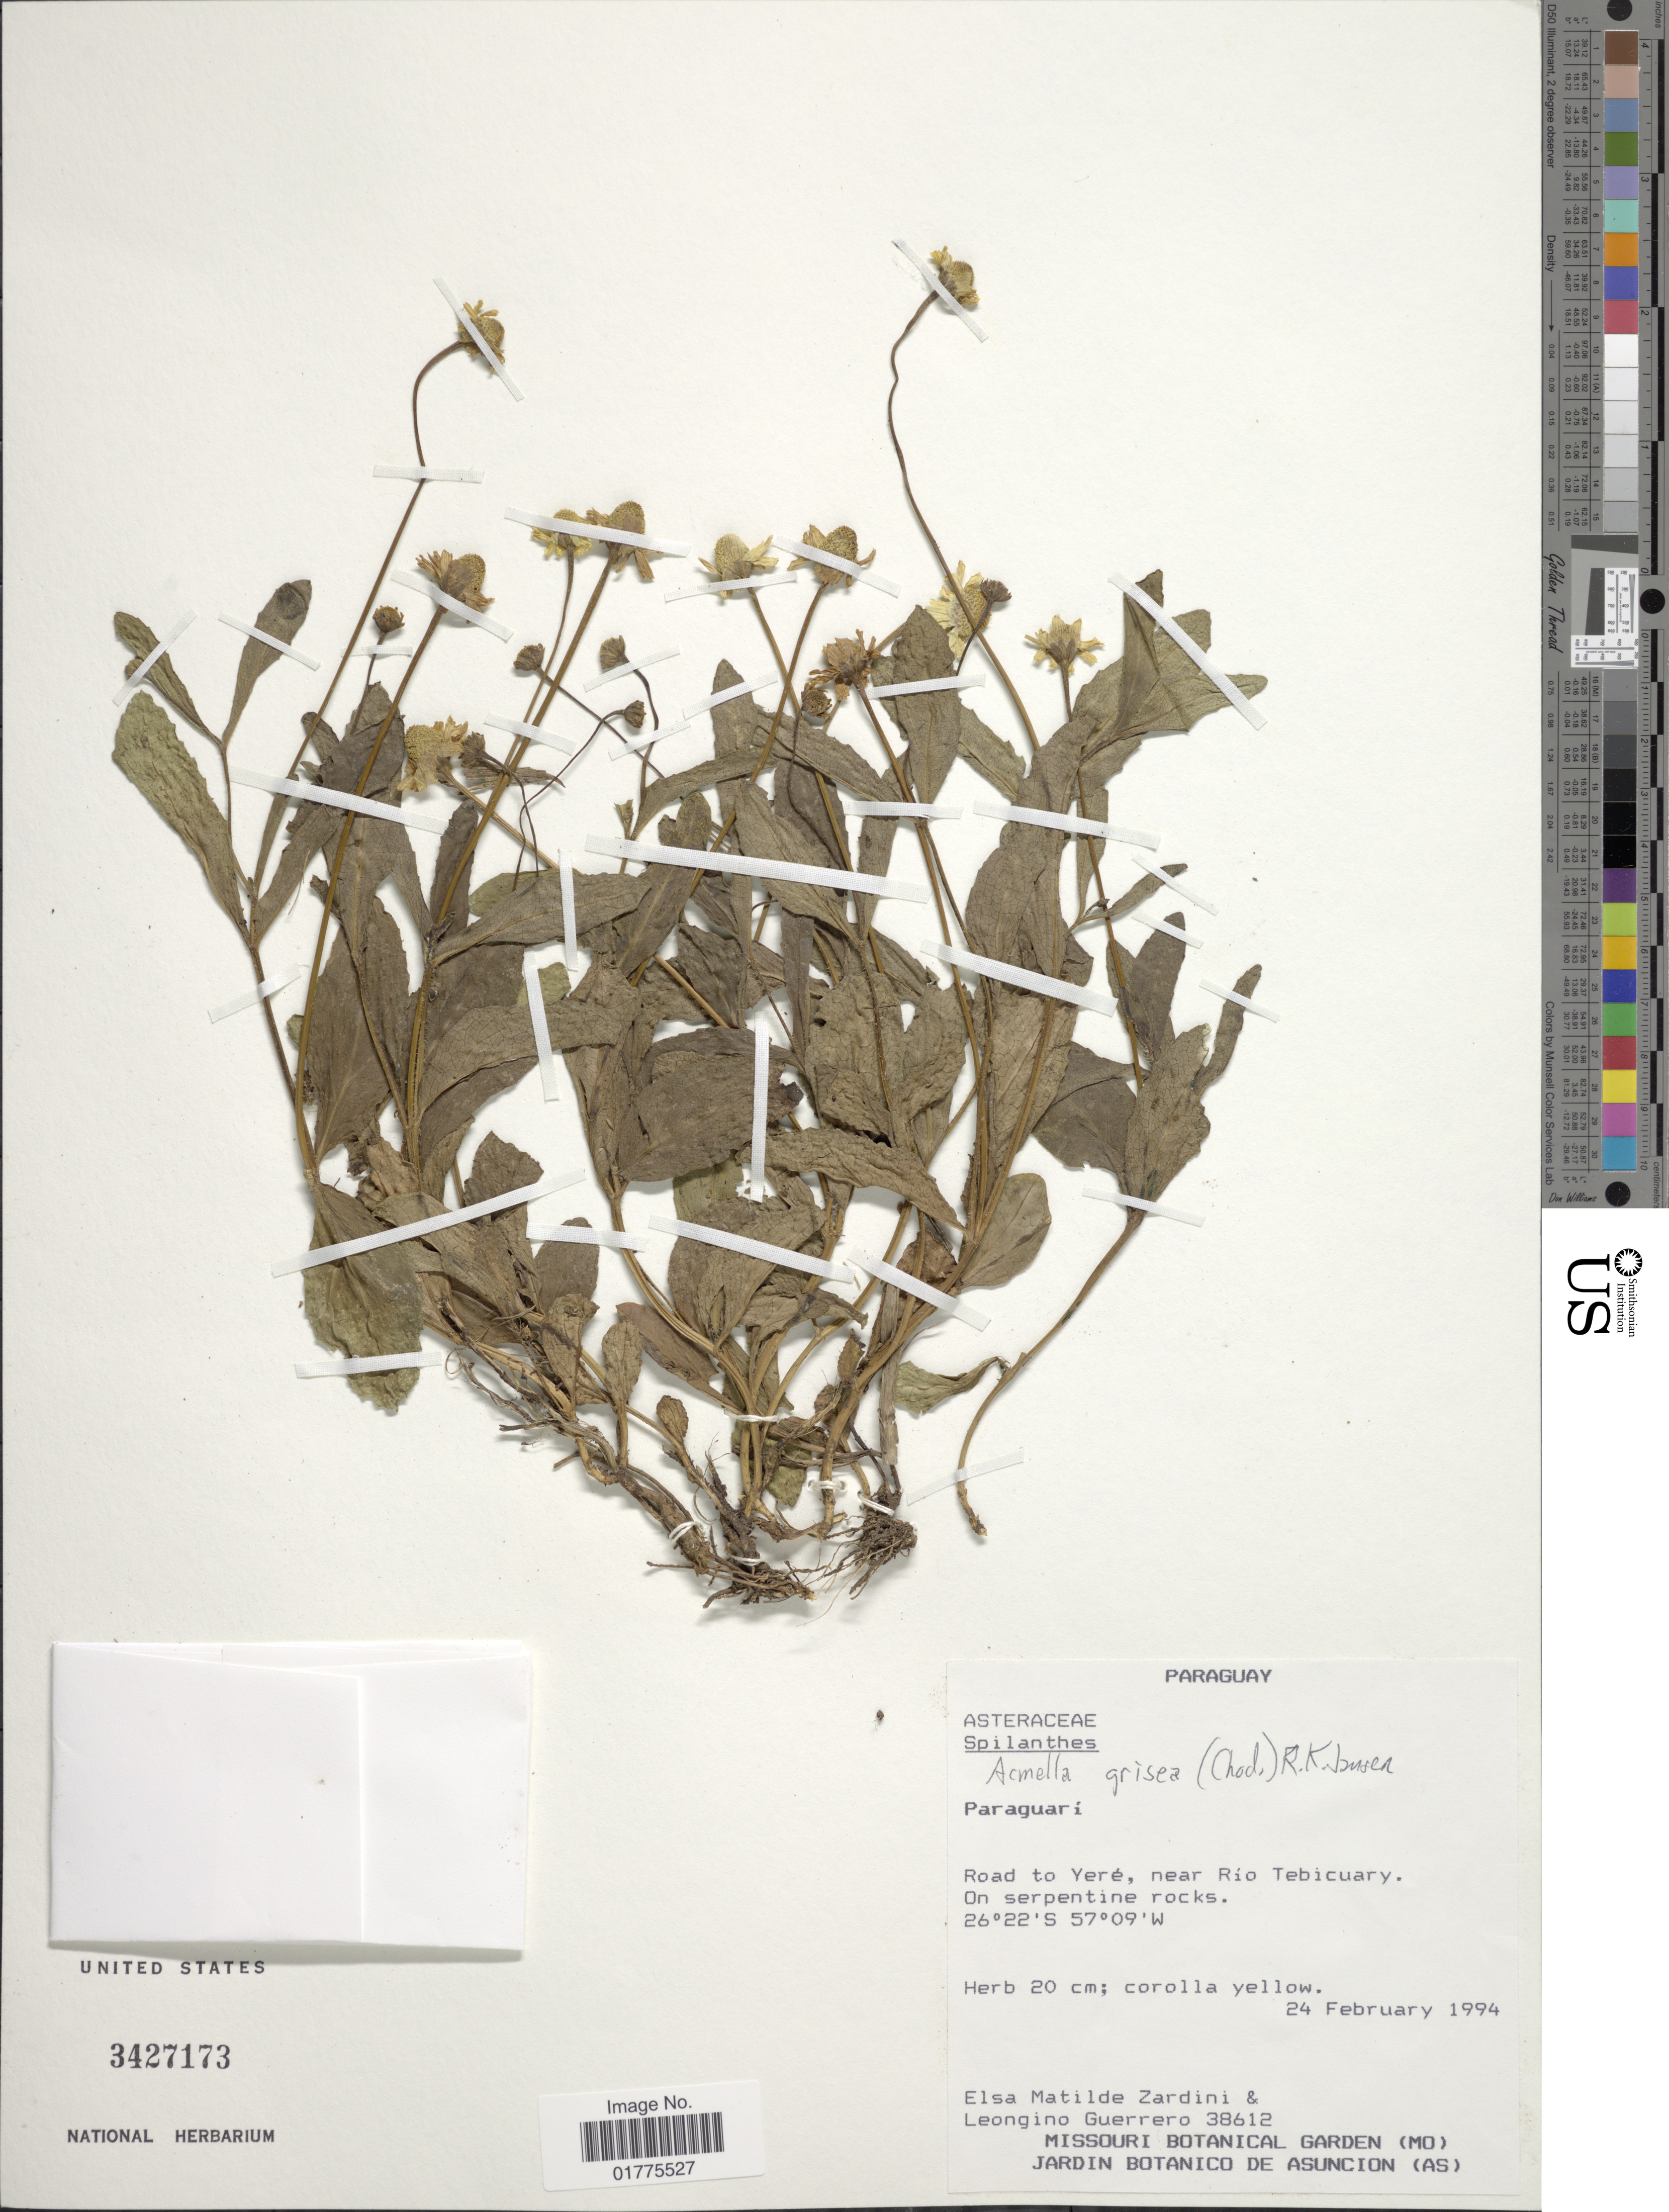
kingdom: Plantae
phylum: Tracheophyta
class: Magnoliopsida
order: Asterales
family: Asteraceae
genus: Acmella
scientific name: Acmella grisea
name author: (Chodat) R.K. Jansen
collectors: E. M. Zardini & L. Guerrero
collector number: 38612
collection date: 1994-02-24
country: Paraguay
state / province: Paraguari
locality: Road to Yere, near Rio Tebicuary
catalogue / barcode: US 3427173